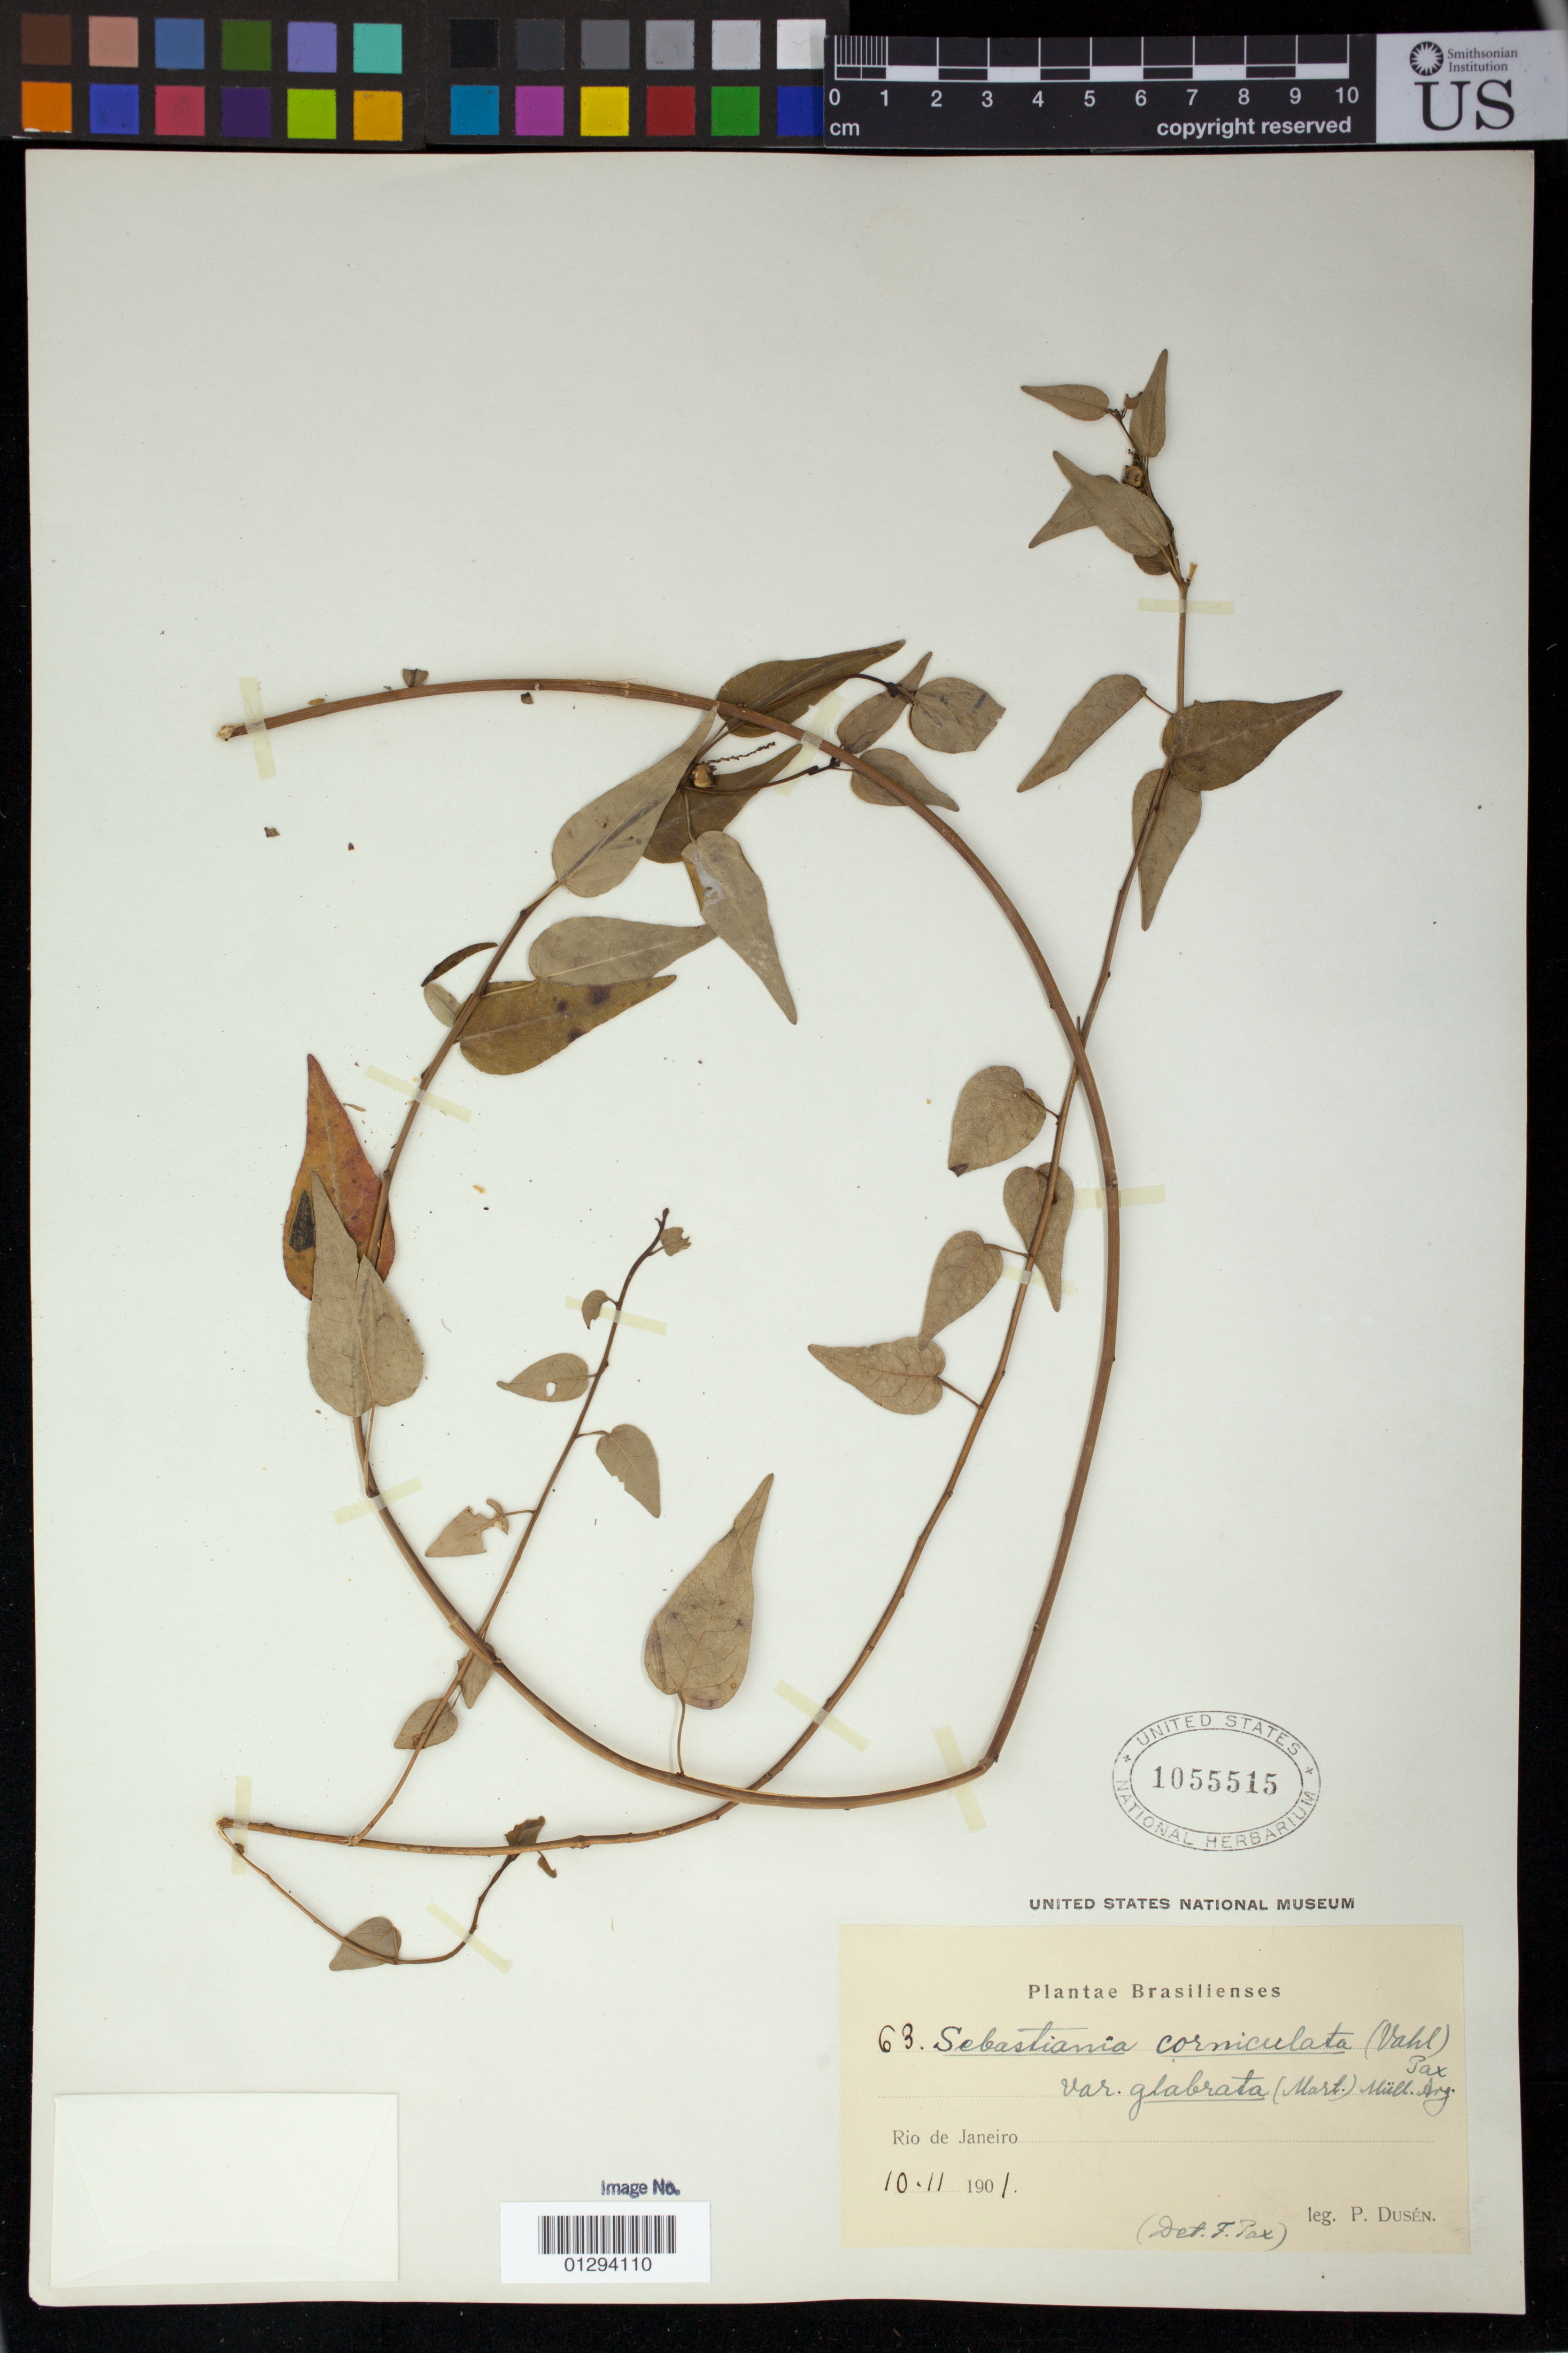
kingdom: Plantae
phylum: Tracheophyta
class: Magnoliopsida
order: Malpighiales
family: Euphorbiaceae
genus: Sebastiania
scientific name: Sebastiania corniculata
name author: (Vahl) Müll. Arg.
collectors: P. Dusén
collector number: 63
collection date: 1901-11-10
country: Brazil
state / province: Rio de Janeiro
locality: Rio de Janeiro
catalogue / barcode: US 1055515